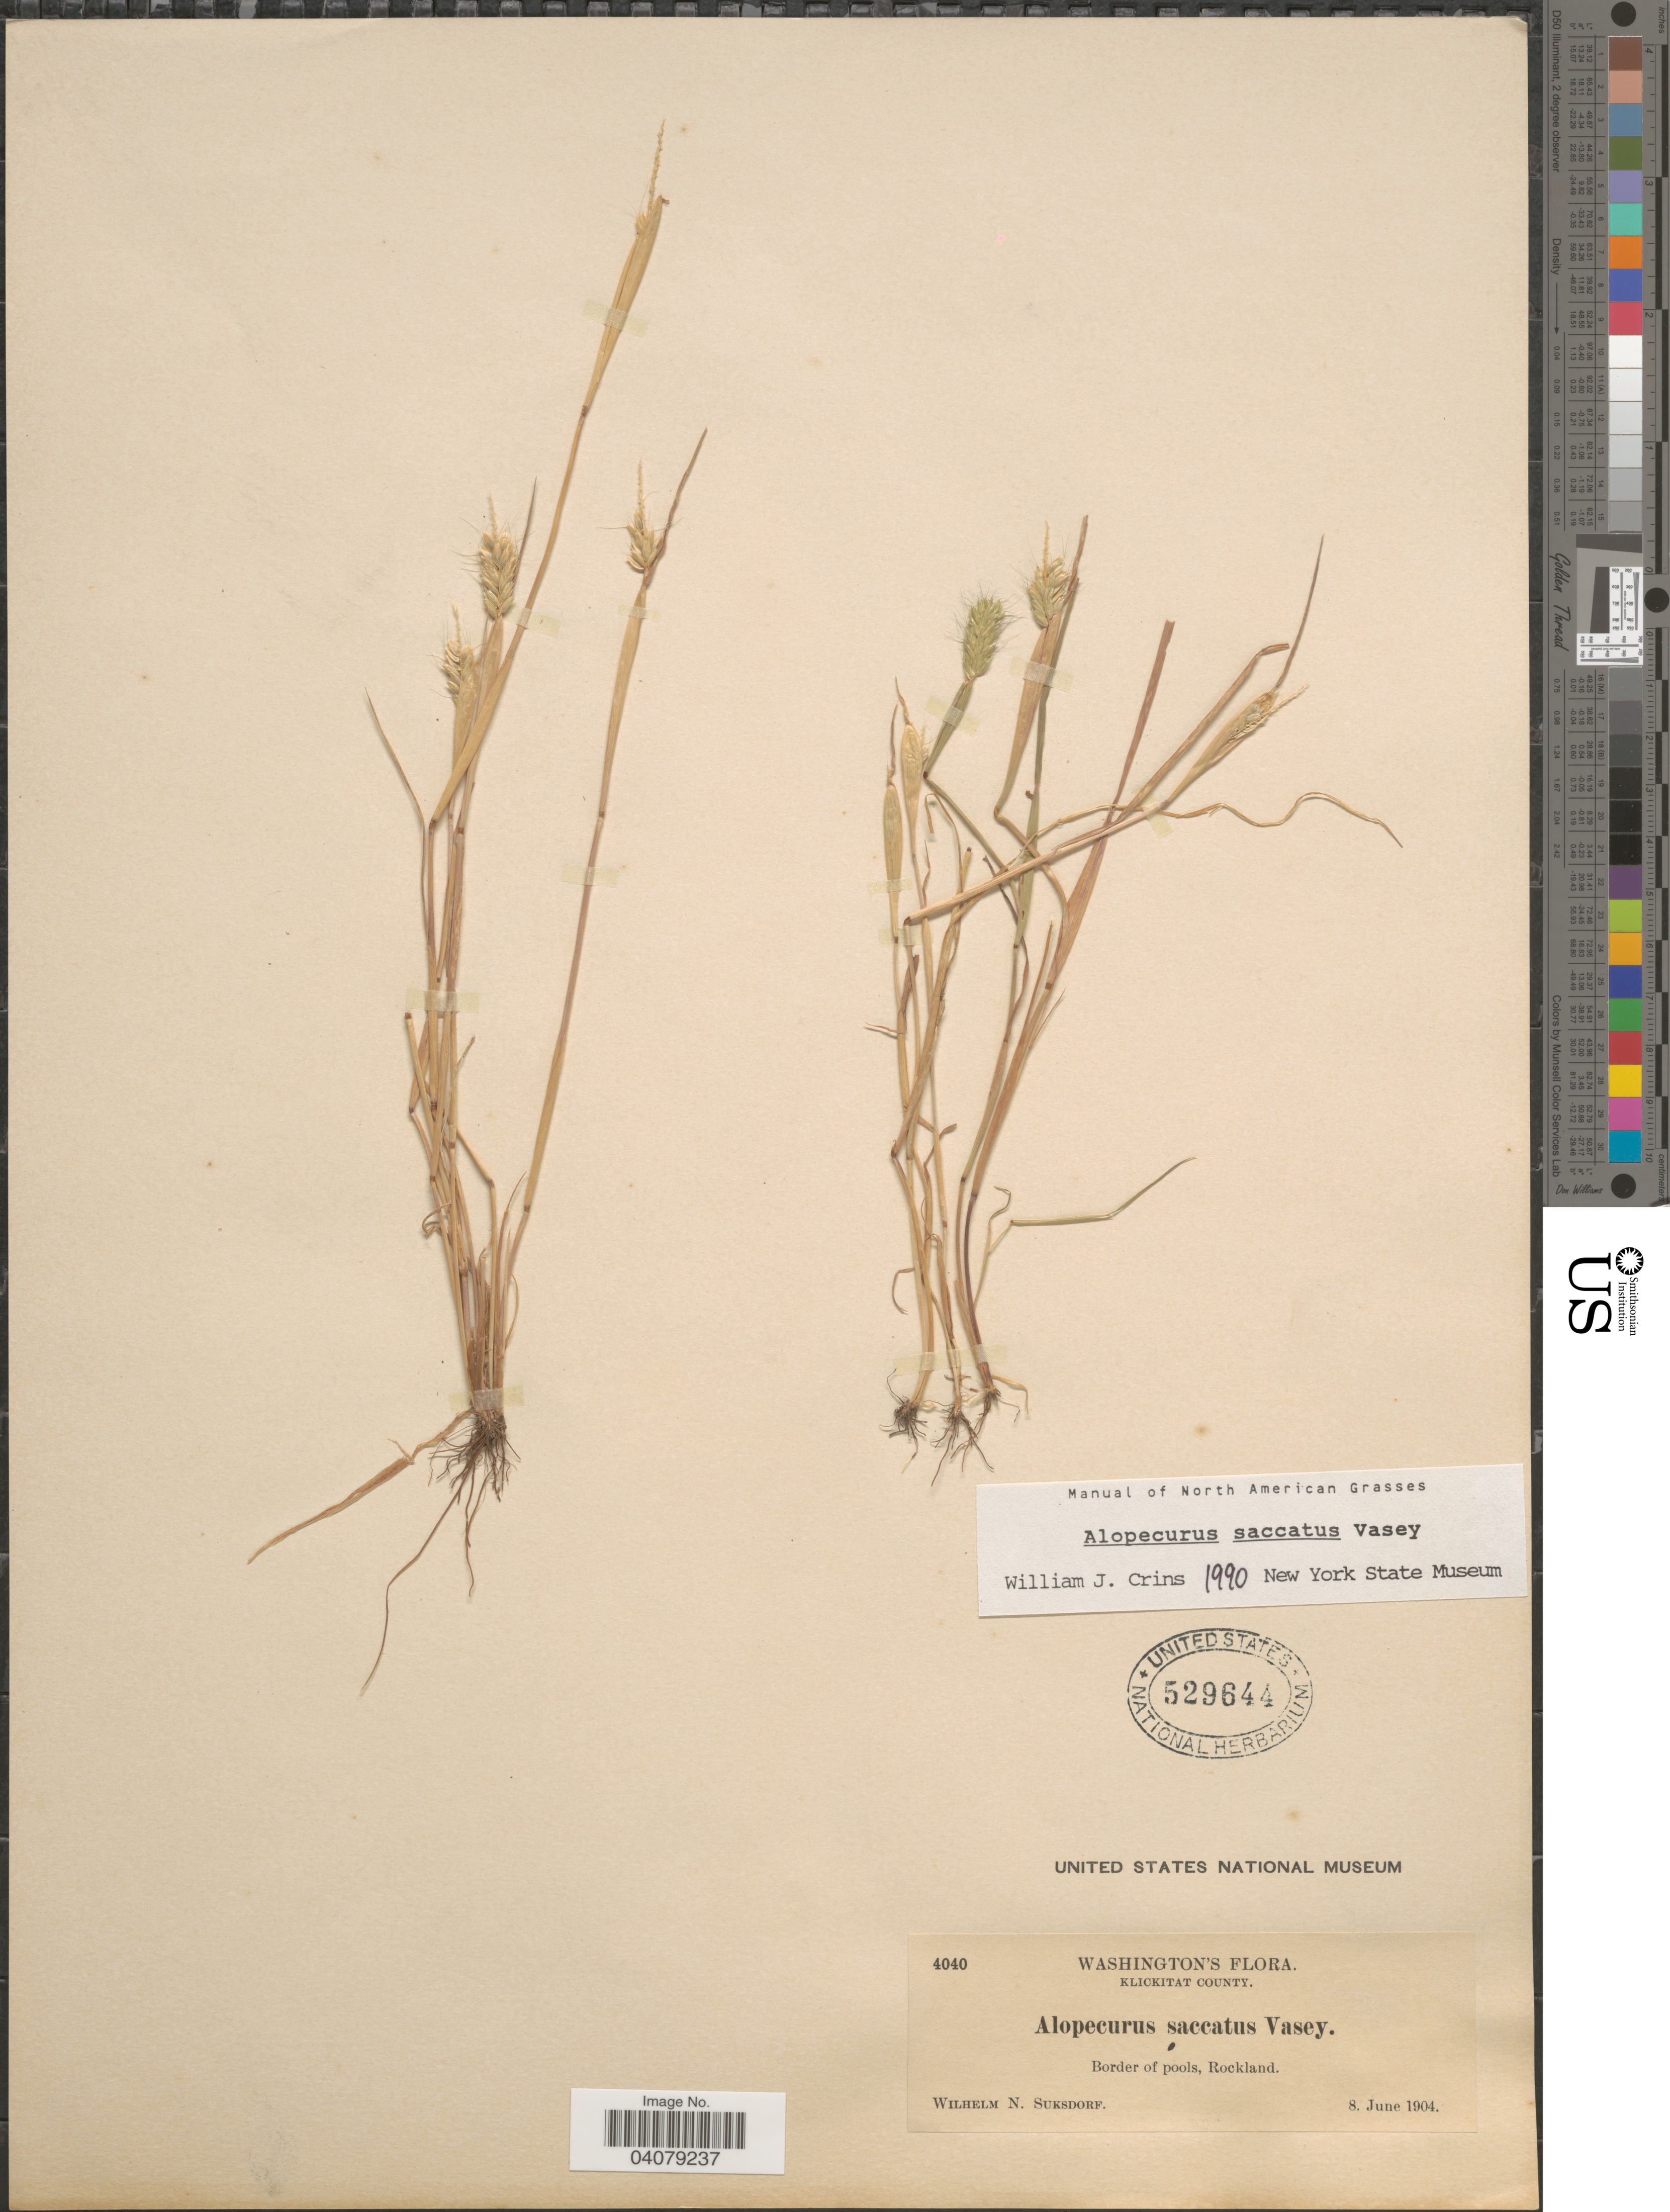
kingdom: Plantae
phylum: Tracheophyta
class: Liliopsida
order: Poales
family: Poaceae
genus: Alopecurus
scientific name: Alopecurus saccatus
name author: Vasey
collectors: W. N. Suksdorf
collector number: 4040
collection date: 1904-06-08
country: United States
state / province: Washington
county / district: Klickitat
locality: Klickitat County. Border of pools, Rockland.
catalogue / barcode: US 529644